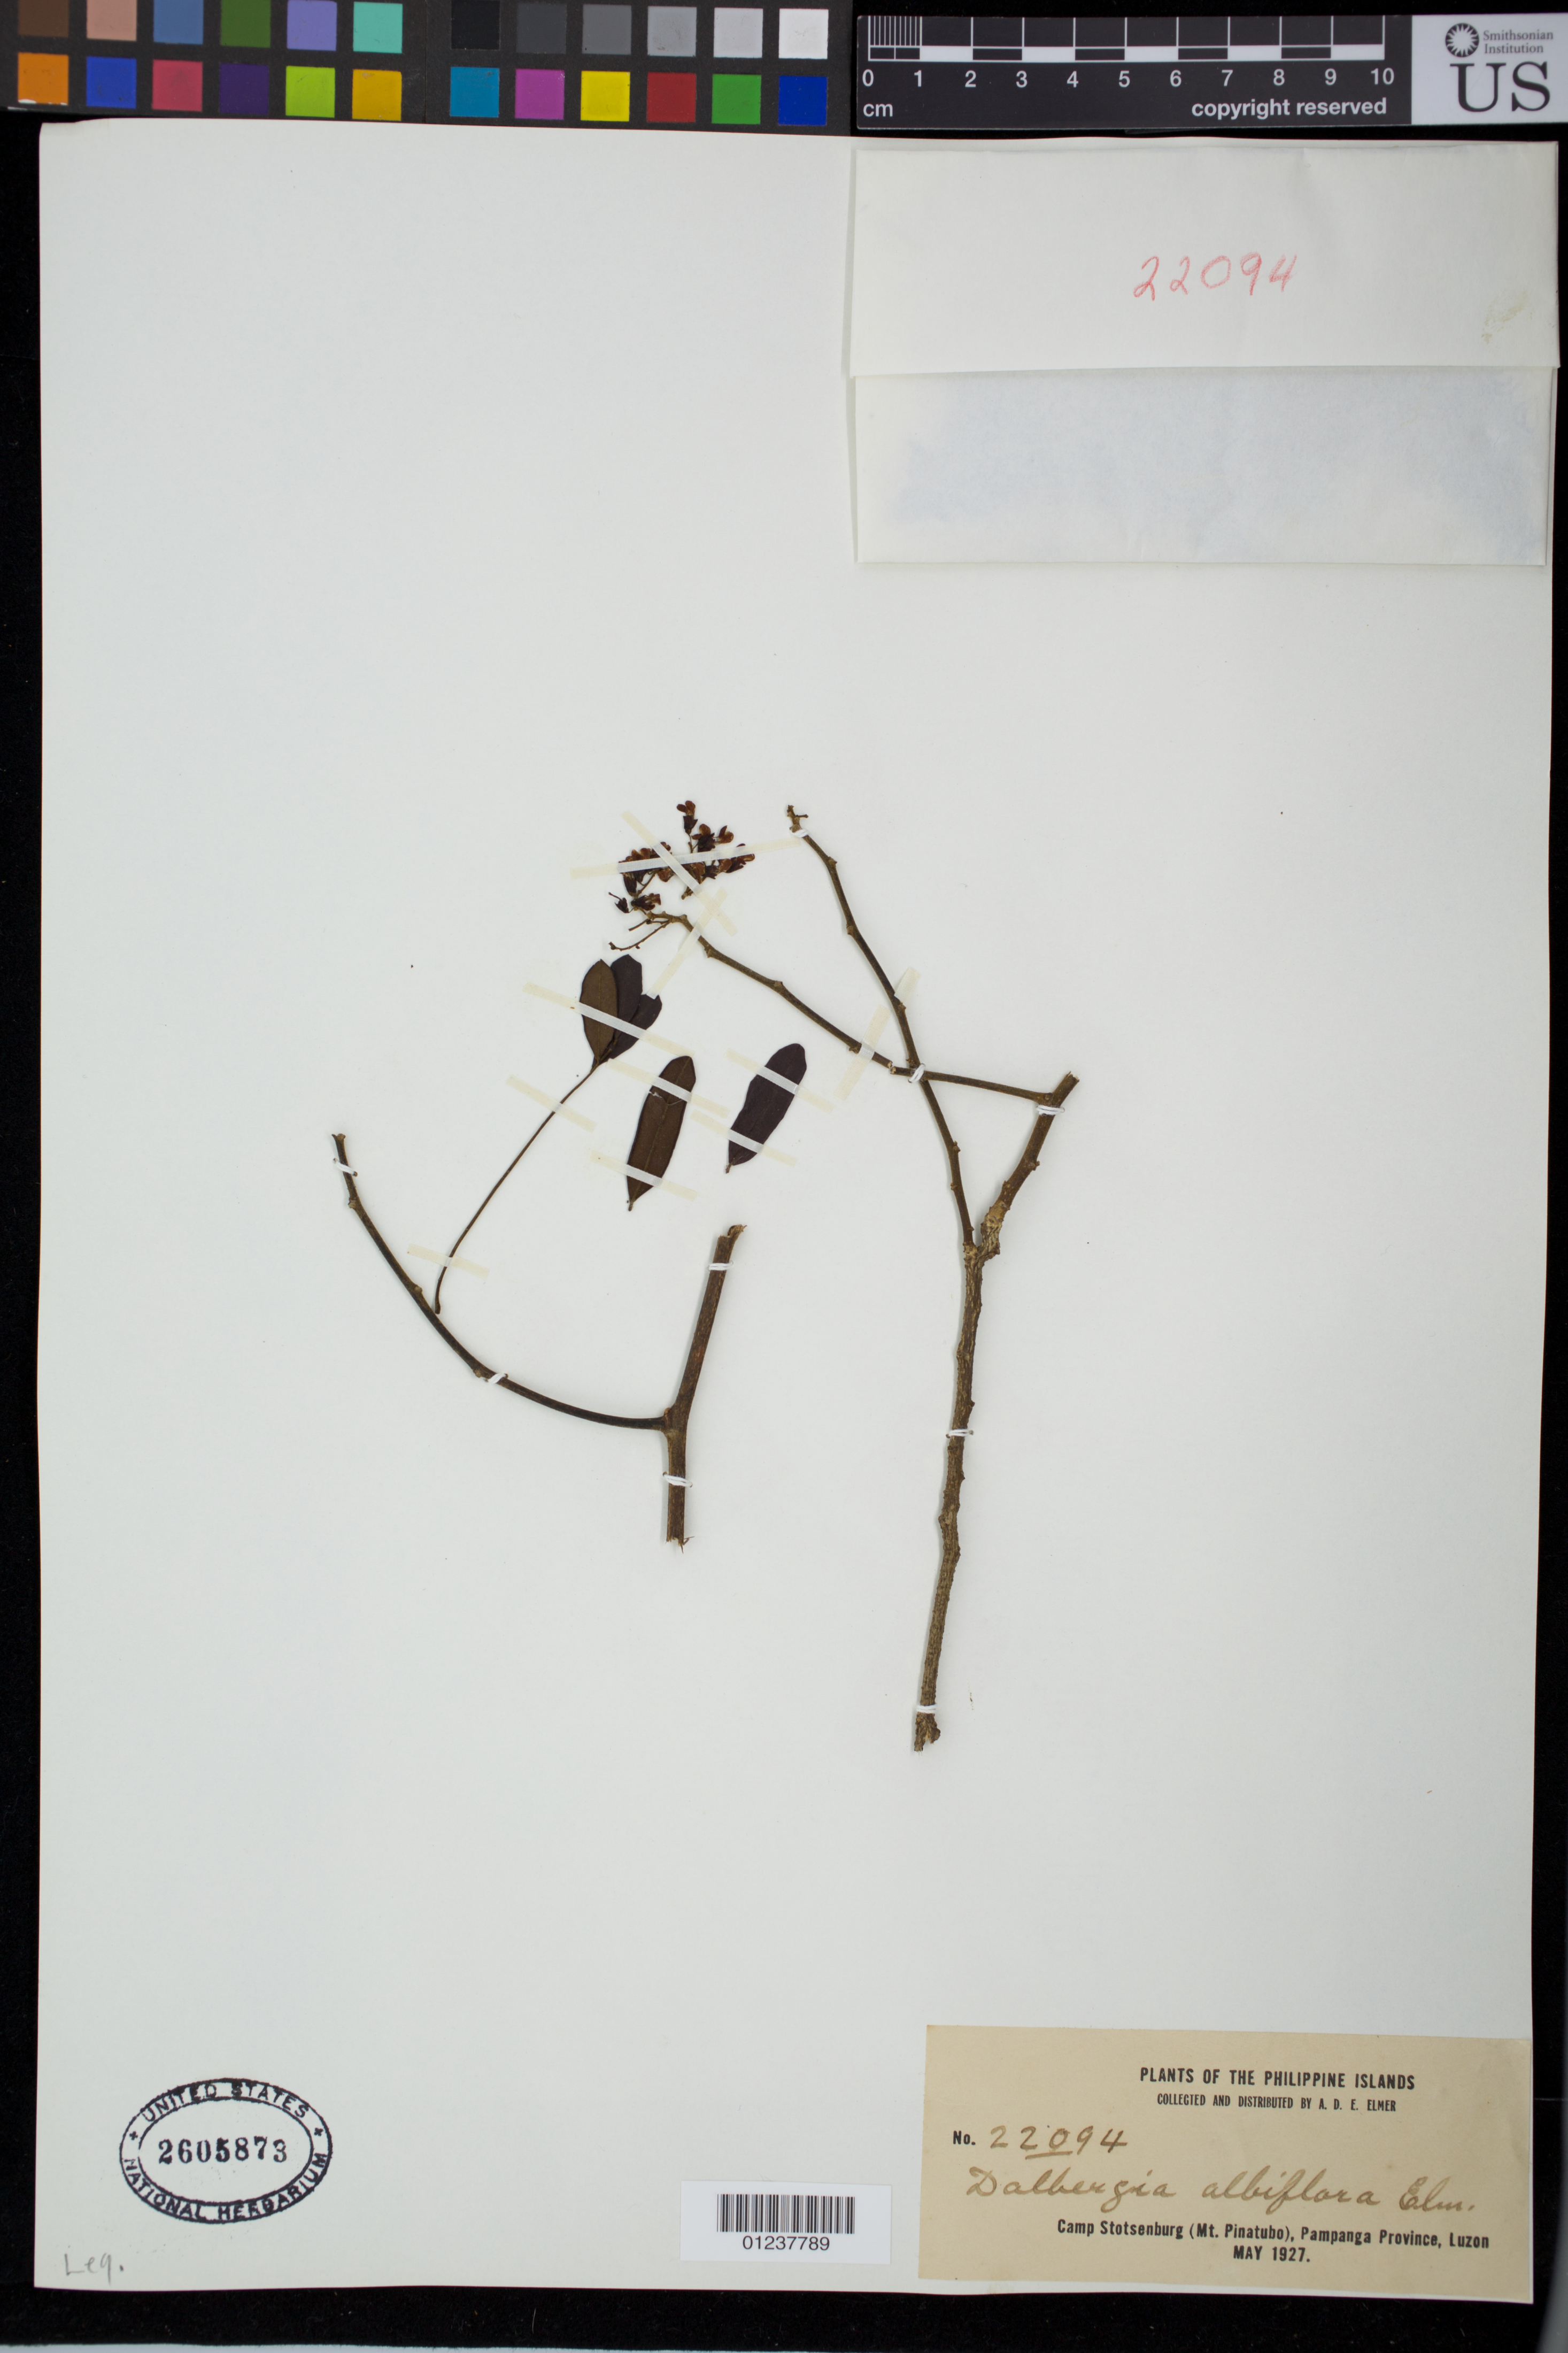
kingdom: Plantae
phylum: Tracheophyta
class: Magnoliopsida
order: Fabales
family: Fabaceae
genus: Dalbergia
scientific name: Dalbergia albiflora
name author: Hutch. & Dalziel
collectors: A. D. E. Elmer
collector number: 22094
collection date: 1927-05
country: Philippines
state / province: Central Luzon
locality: Camp Stotsenburg (Mt. Pinatubo), Panpanga Province, Luzon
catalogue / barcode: US 2605873